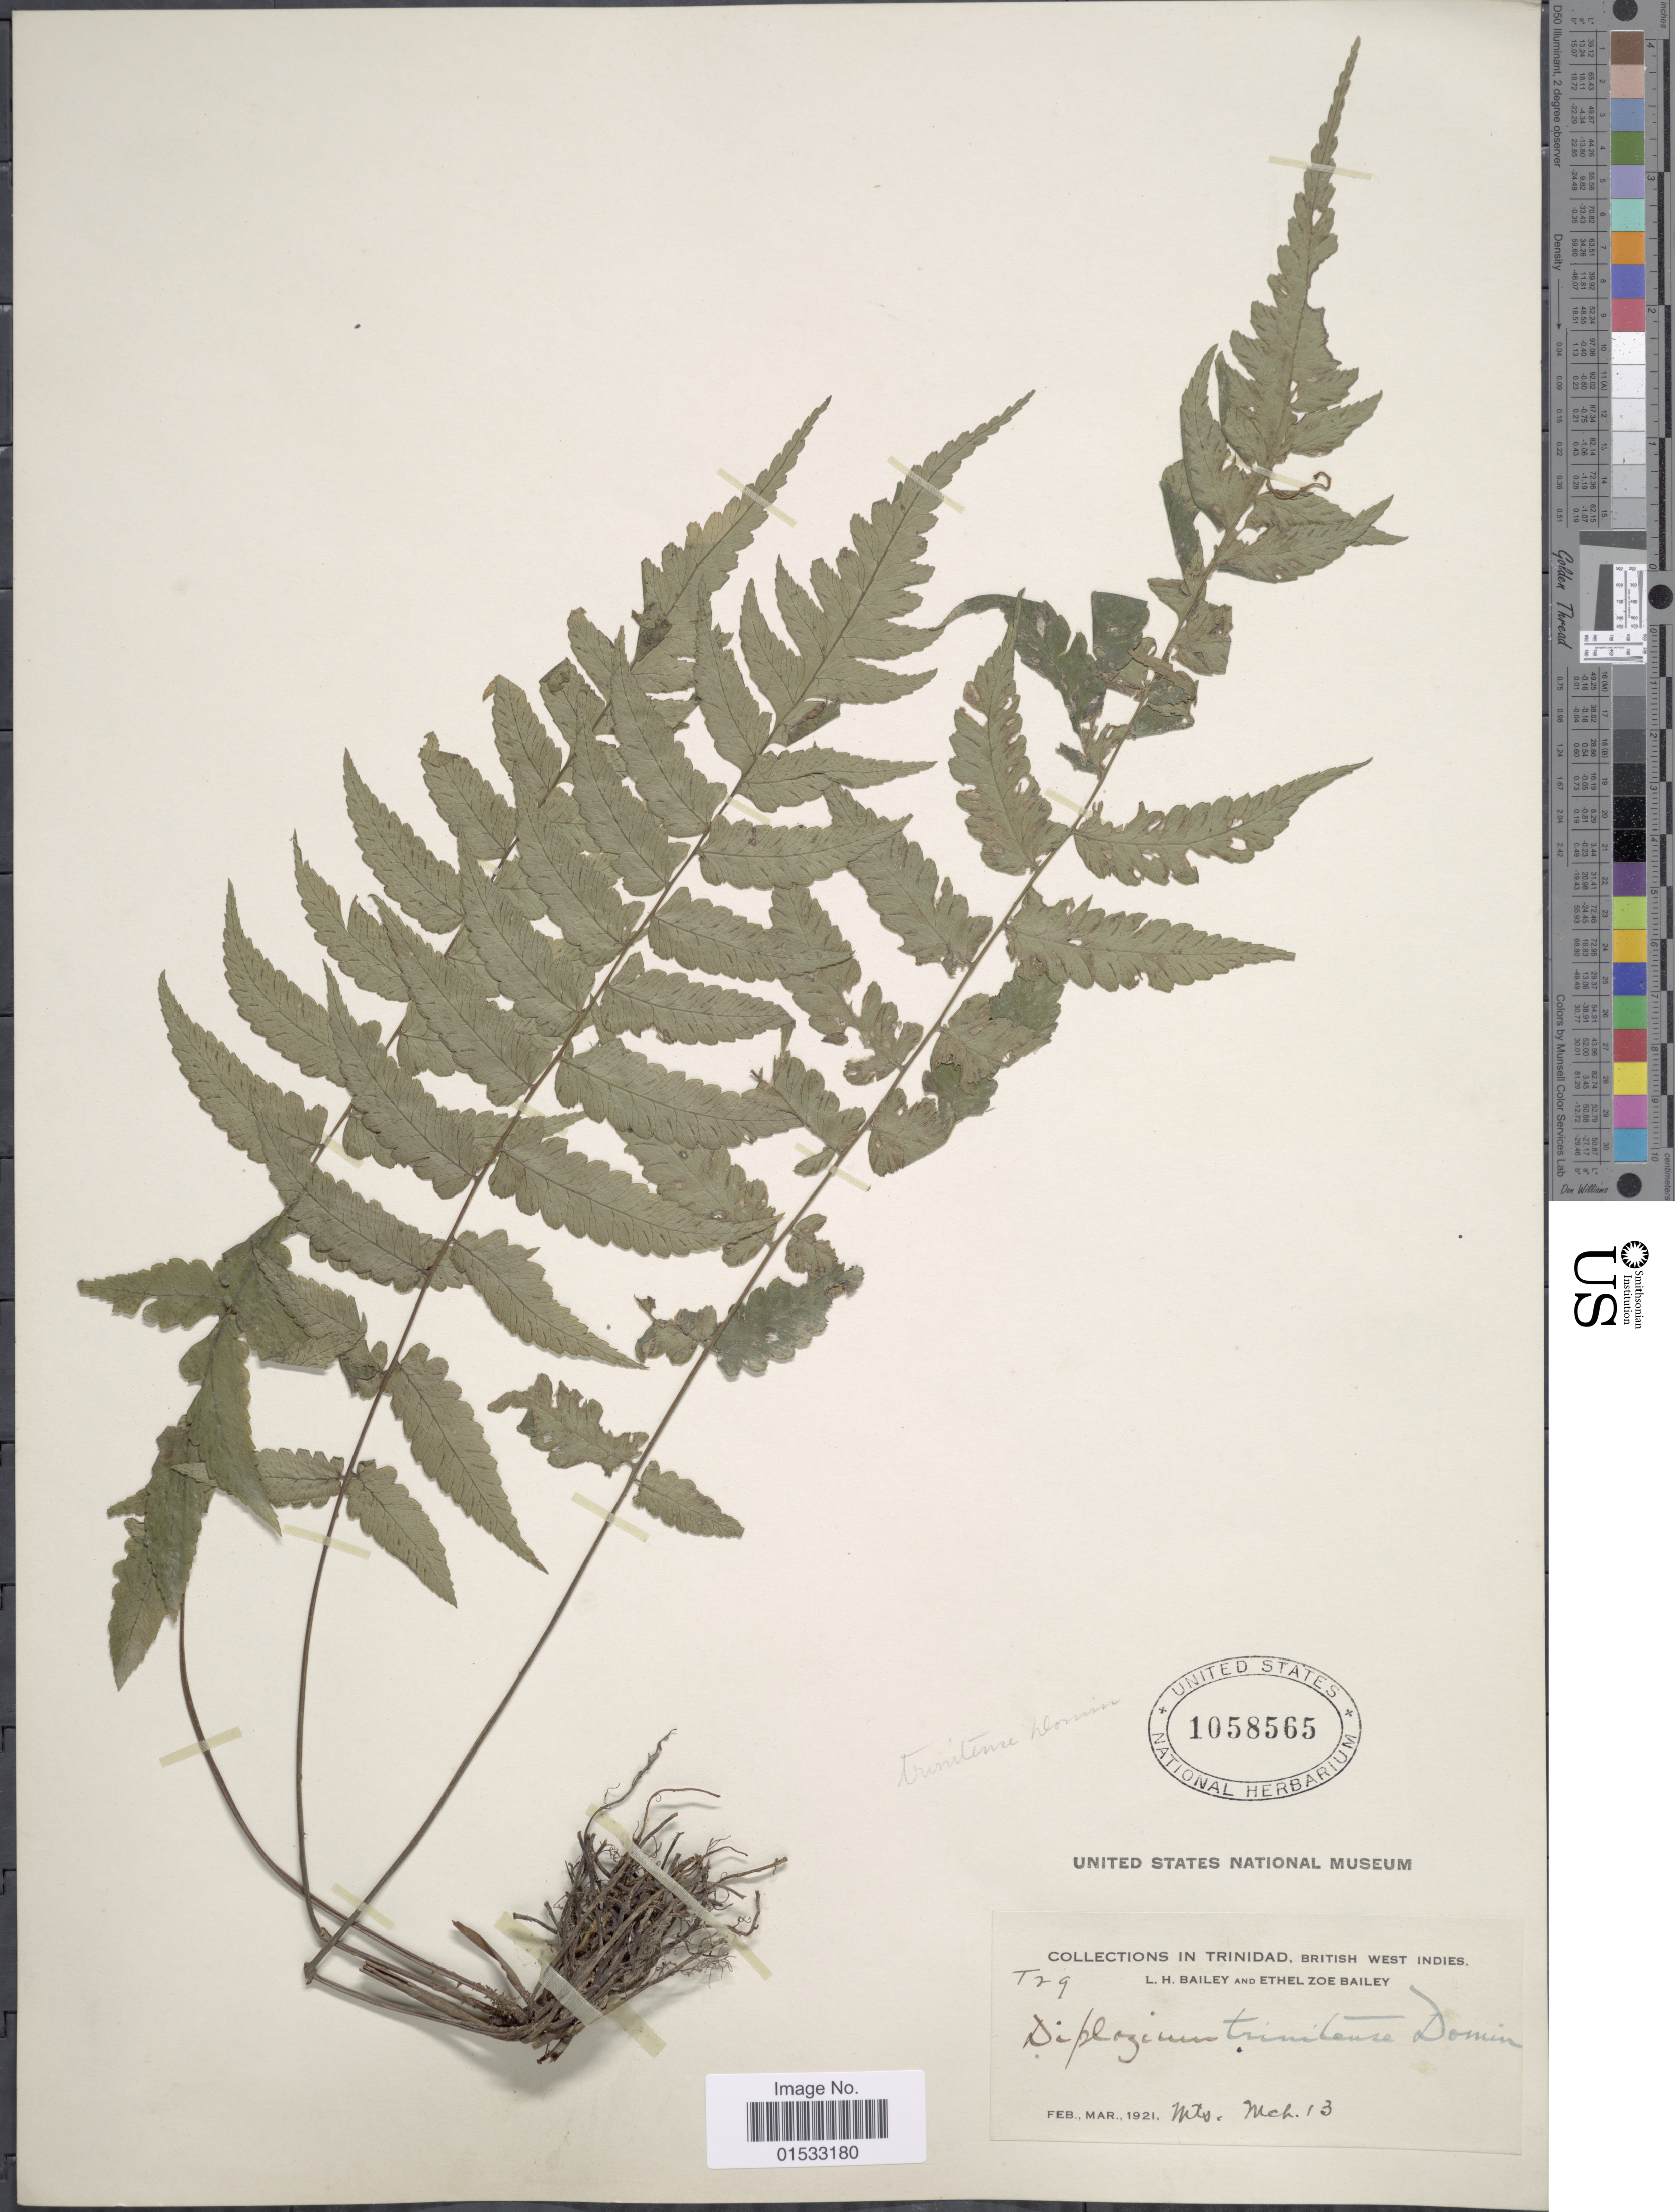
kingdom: Plantae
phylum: Tracheophyta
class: Polypodiopsida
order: Polypodiales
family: Athyriaceae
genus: Diplazium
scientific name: Diplazium trinitense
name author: Domin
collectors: L. H. Bailey & E. Z. Bailey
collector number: T29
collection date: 1921-03-13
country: Trinidad and Tobago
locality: Trinidad, British West Indies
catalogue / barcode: US 1058565